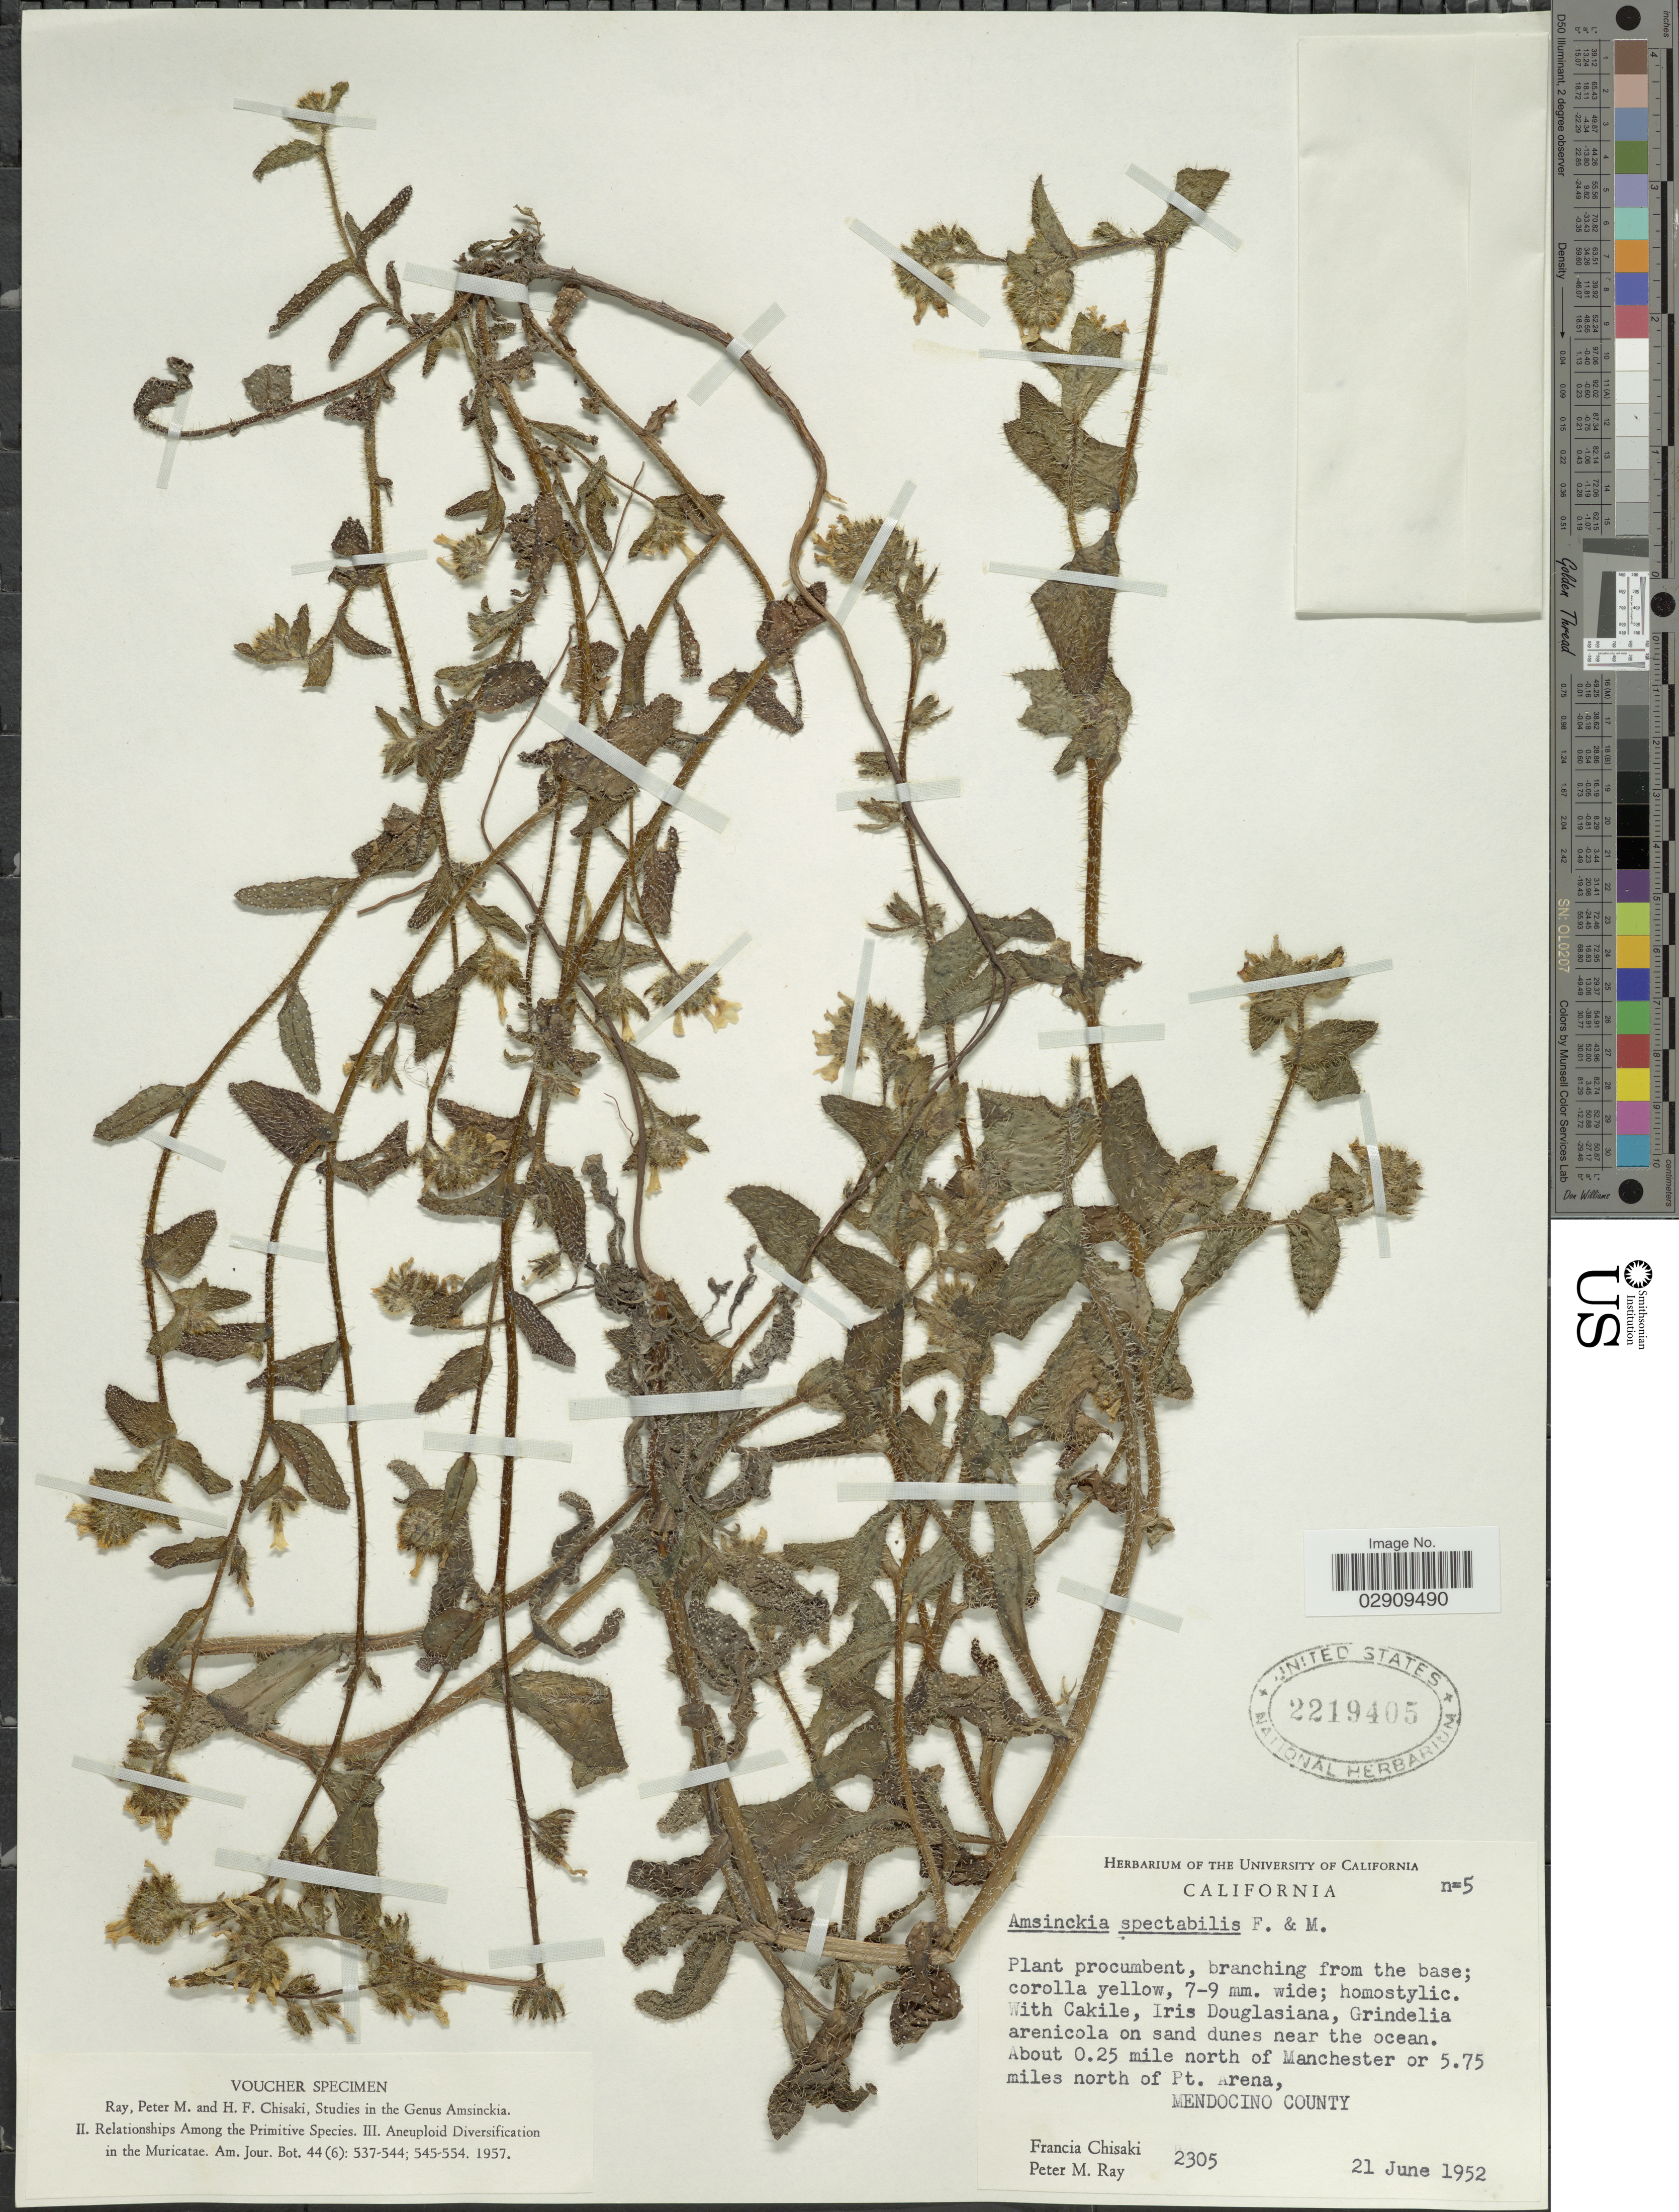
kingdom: Plantae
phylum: Tracheophyta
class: Magnoliopsida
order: Boraginales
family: Boraginaceae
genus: Amsinckia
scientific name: Amsinckia spectabilis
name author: Fisch. & C.A. Mey.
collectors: F. Chisaki & P. Ray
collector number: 2305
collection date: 1952-06-21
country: United States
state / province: California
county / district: Mendocino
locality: About 0.25 mile north of Machester or 5.75 miles north of Pt. Arena, Mendocino County.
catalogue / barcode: US 2219405